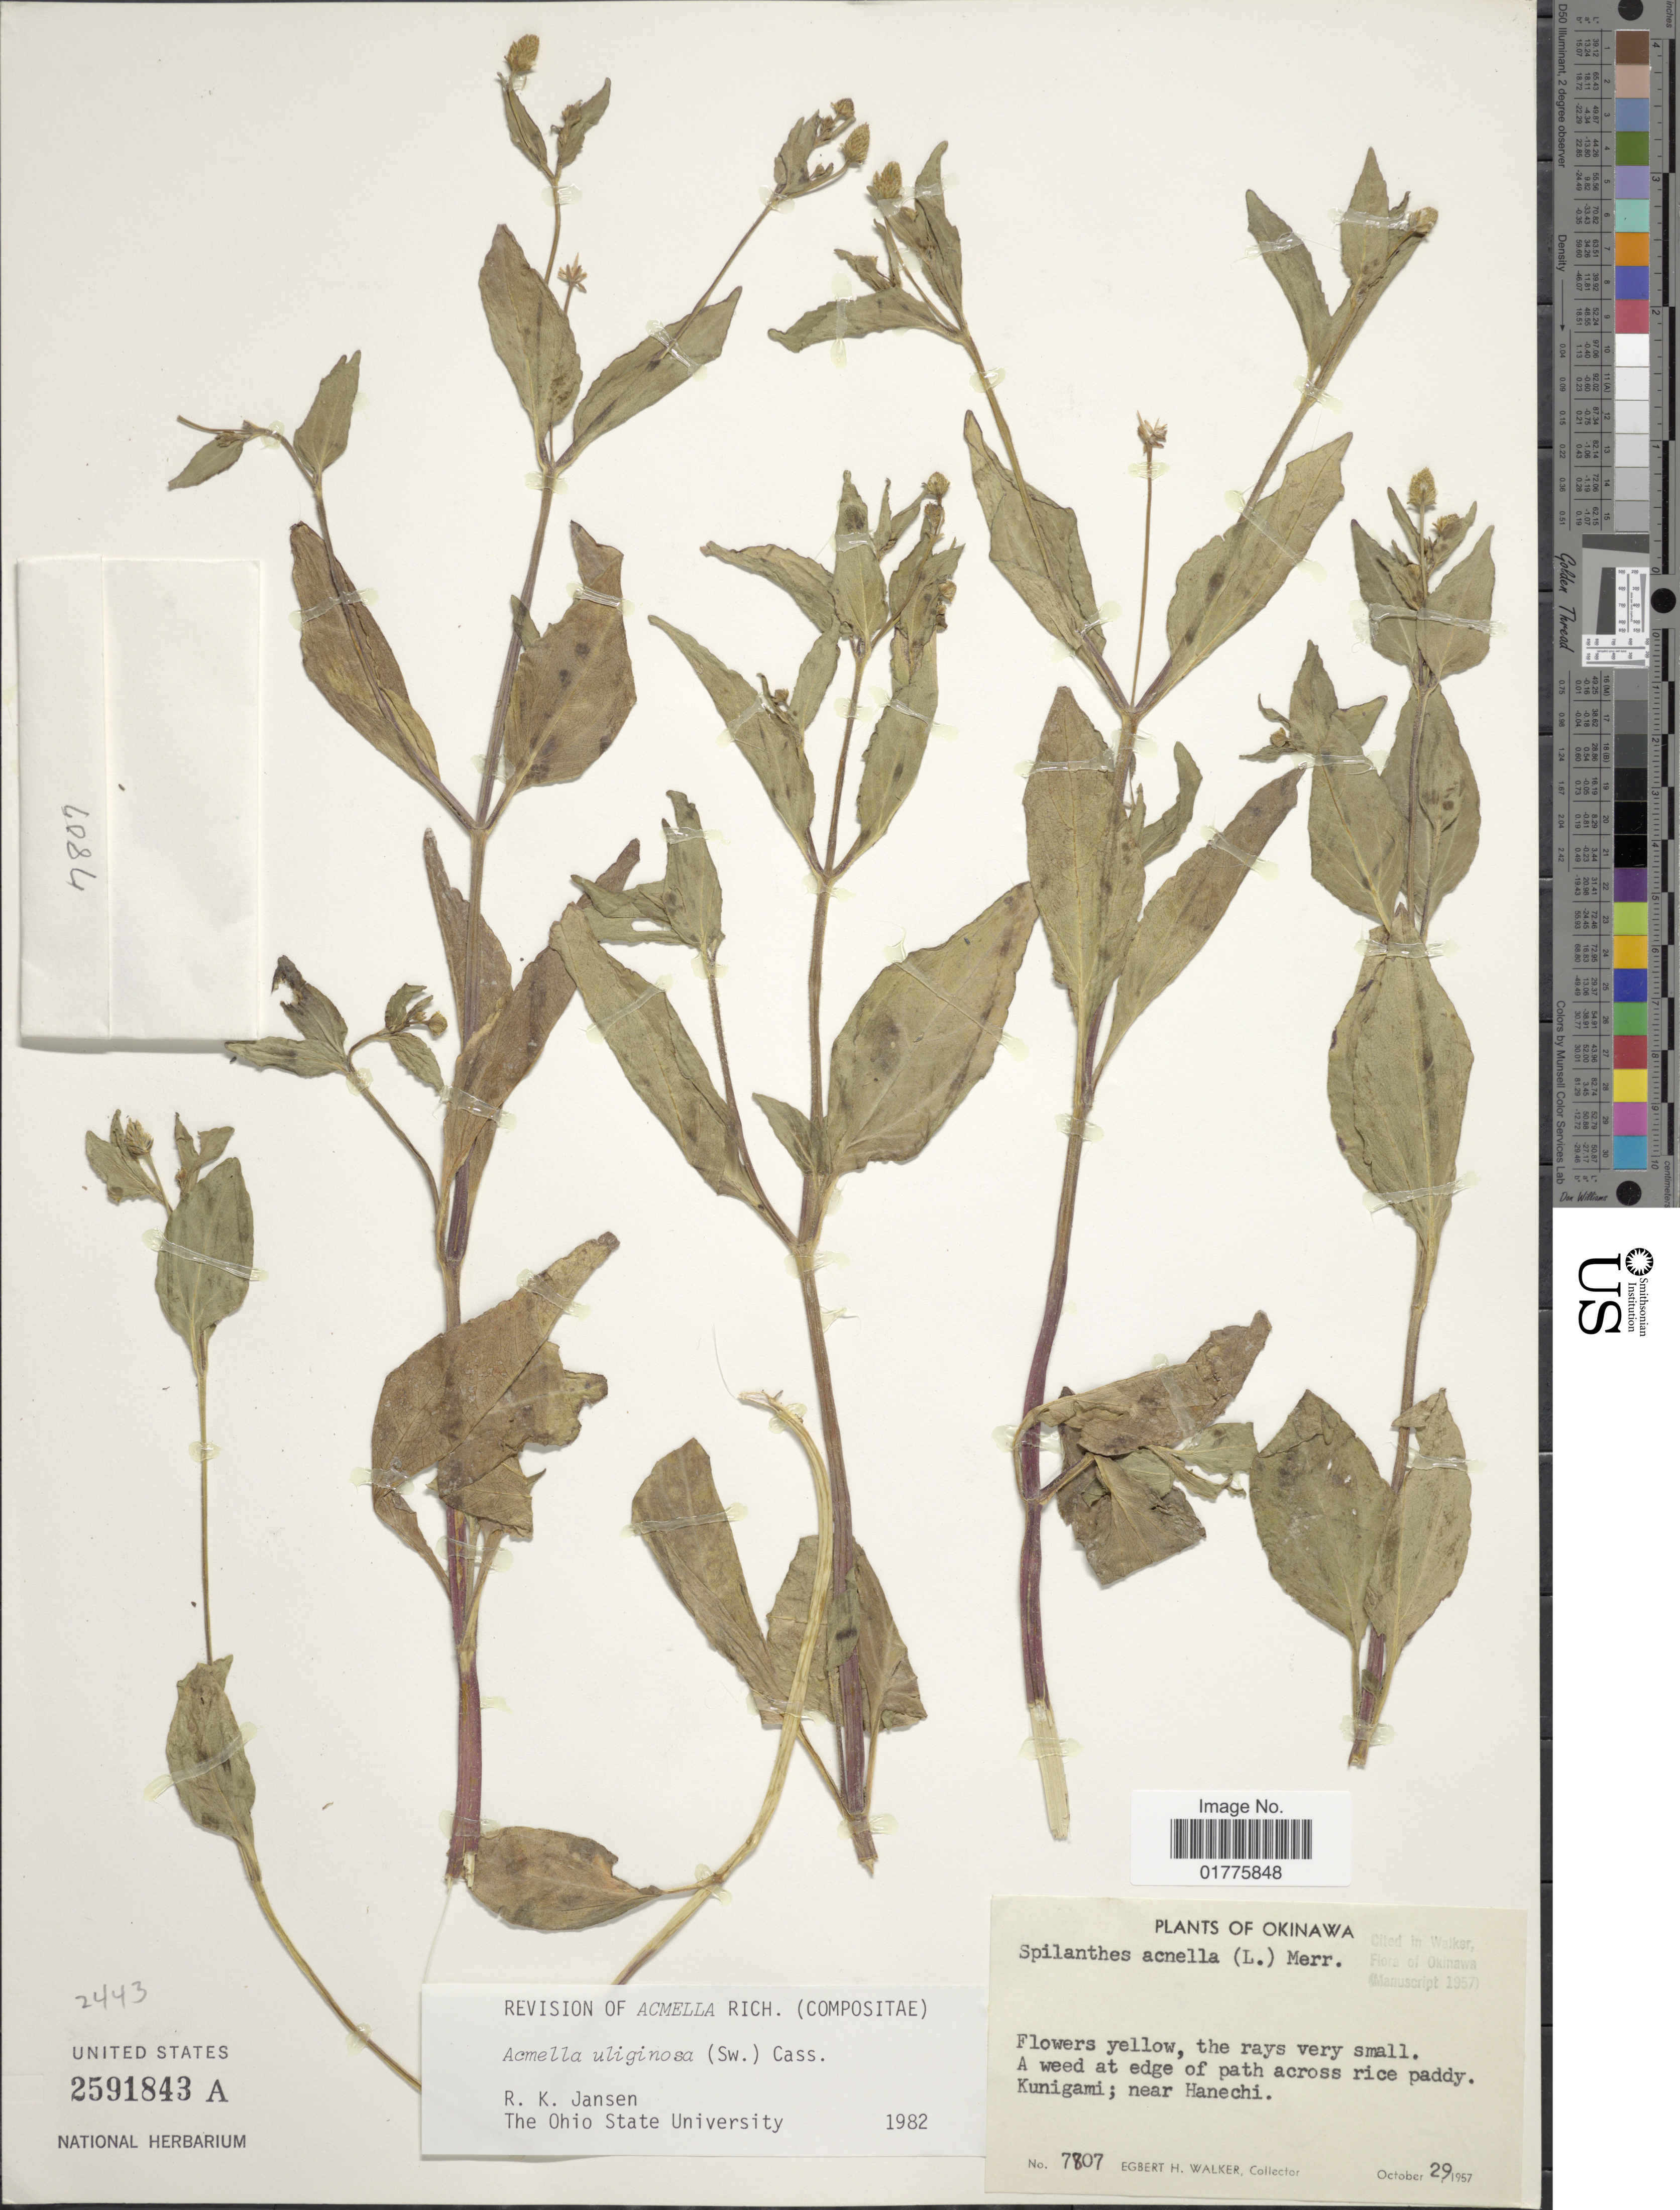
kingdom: Plantae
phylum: Tracheophyta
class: Magnoliopsida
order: Asterales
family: Asteraceae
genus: Acmella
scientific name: Acmella uliginosa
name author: (Sw.) Cass.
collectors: E. H. Walker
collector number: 7807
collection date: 1957-10-29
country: Japan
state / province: Okinawa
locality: Kunigami; near Hanechi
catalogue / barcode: US 2591843A